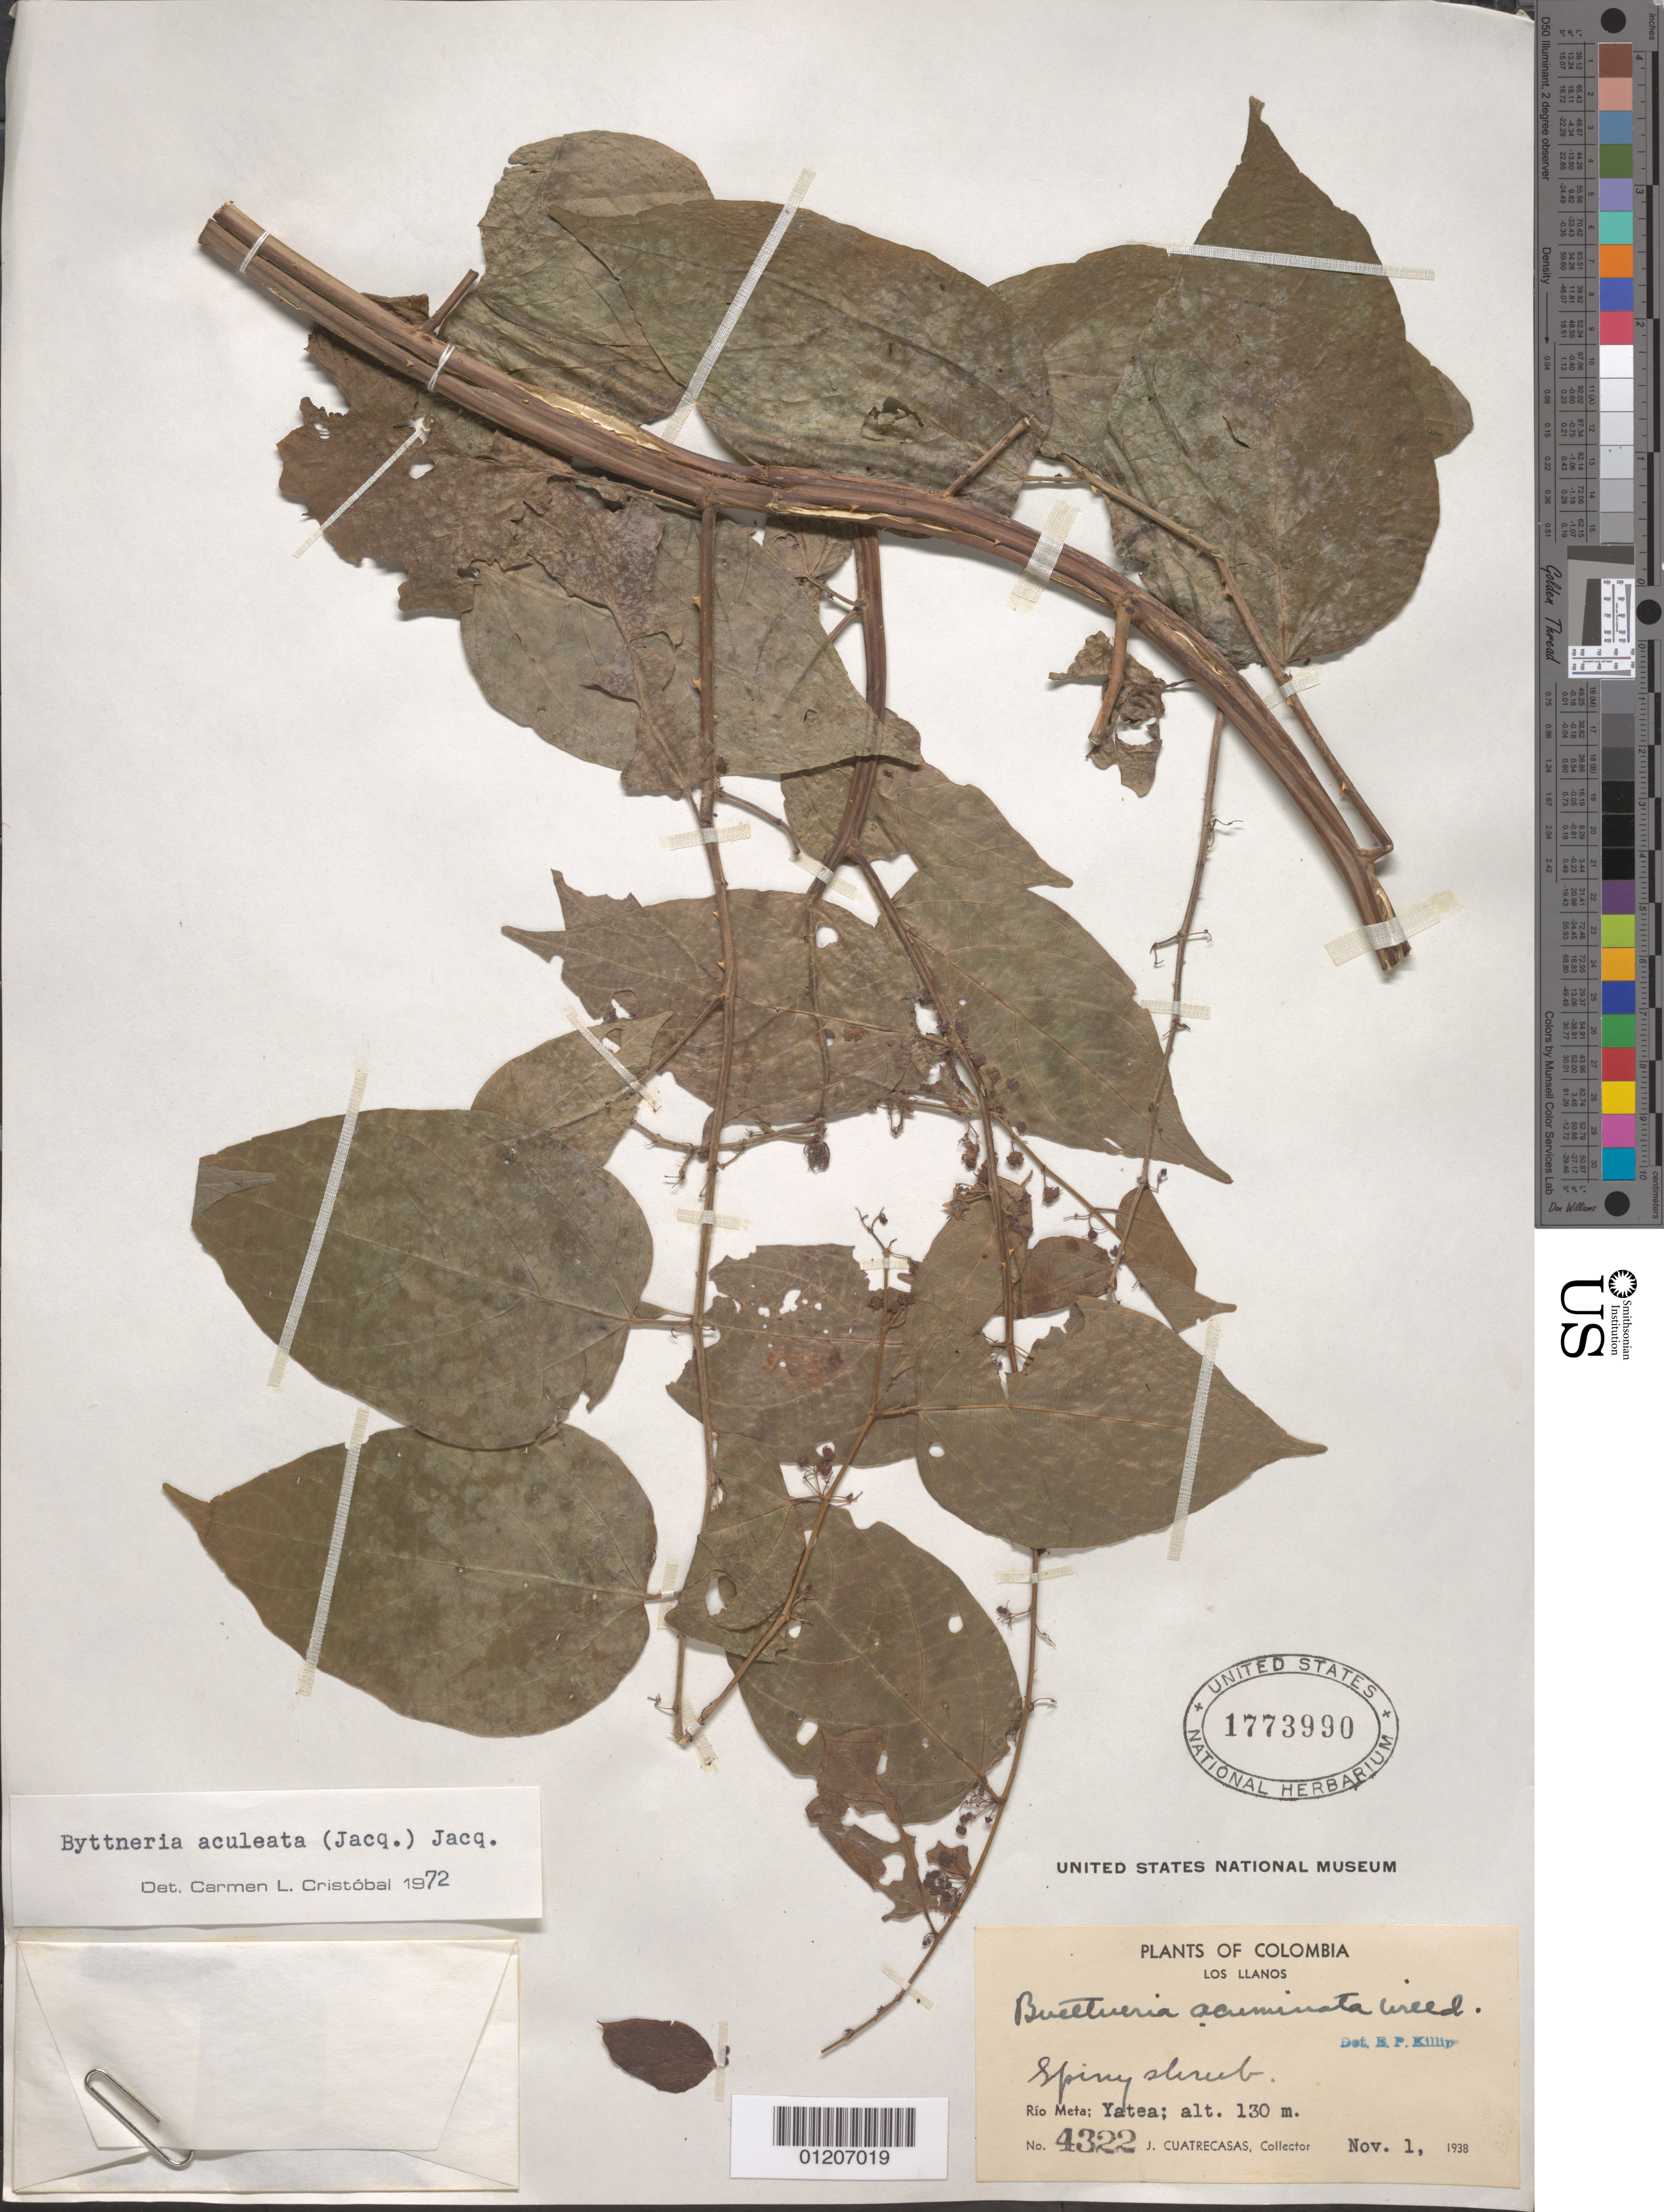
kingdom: Plantae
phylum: Tracheophyta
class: Magnoliopsida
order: Malvales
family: Malvaceae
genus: Byttneria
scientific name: Byttneria aculeata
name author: (Jacq.) Jacq.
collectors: J. Cuatrecasas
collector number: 4322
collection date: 1938-11-01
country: Colombia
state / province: Meta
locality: Los Llanos. Río Meta; Yatea.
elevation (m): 130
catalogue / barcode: US 1773990